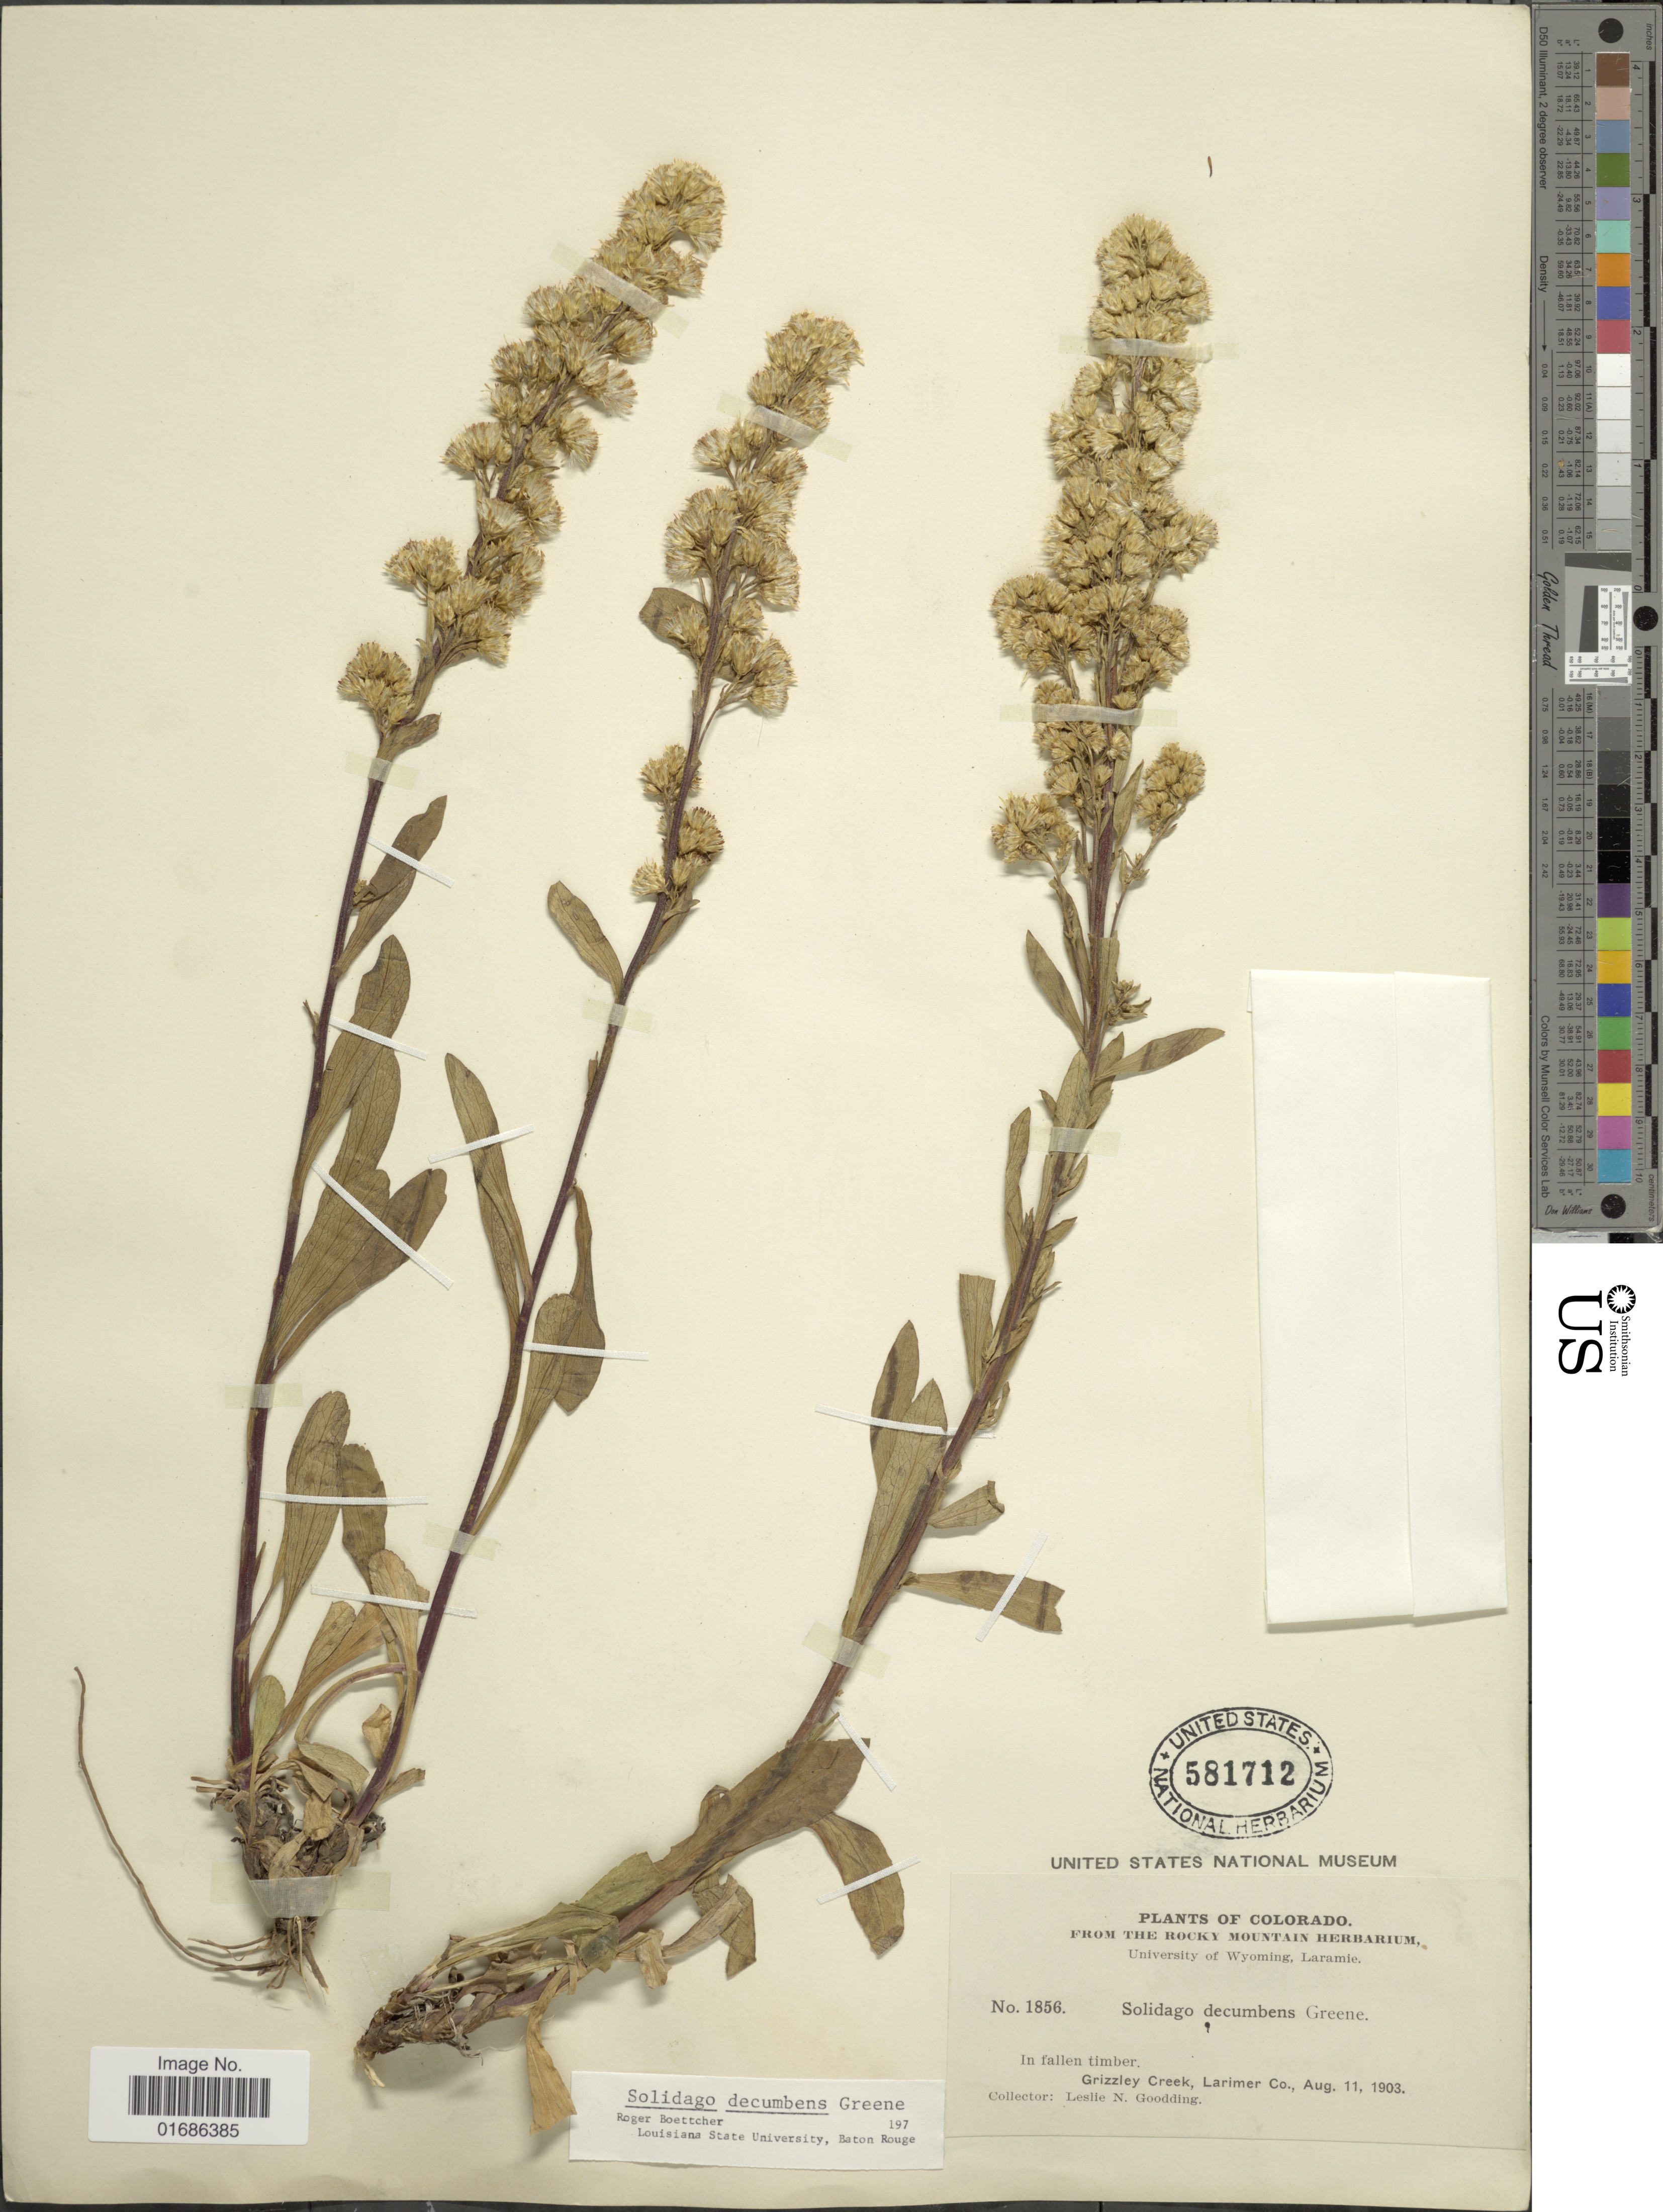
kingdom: Plantae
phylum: Tracheophyta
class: Magnoliopsida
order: Asterales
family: Asteraceae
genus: Solidago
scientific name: Solidago decumbens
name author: Greene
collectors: L. N. Goodding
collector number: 1856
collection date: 1903-08-11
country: United States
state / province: Colorado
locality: In fallen timber, Grizzley Creek, Larimer Co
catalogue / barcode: US 581712